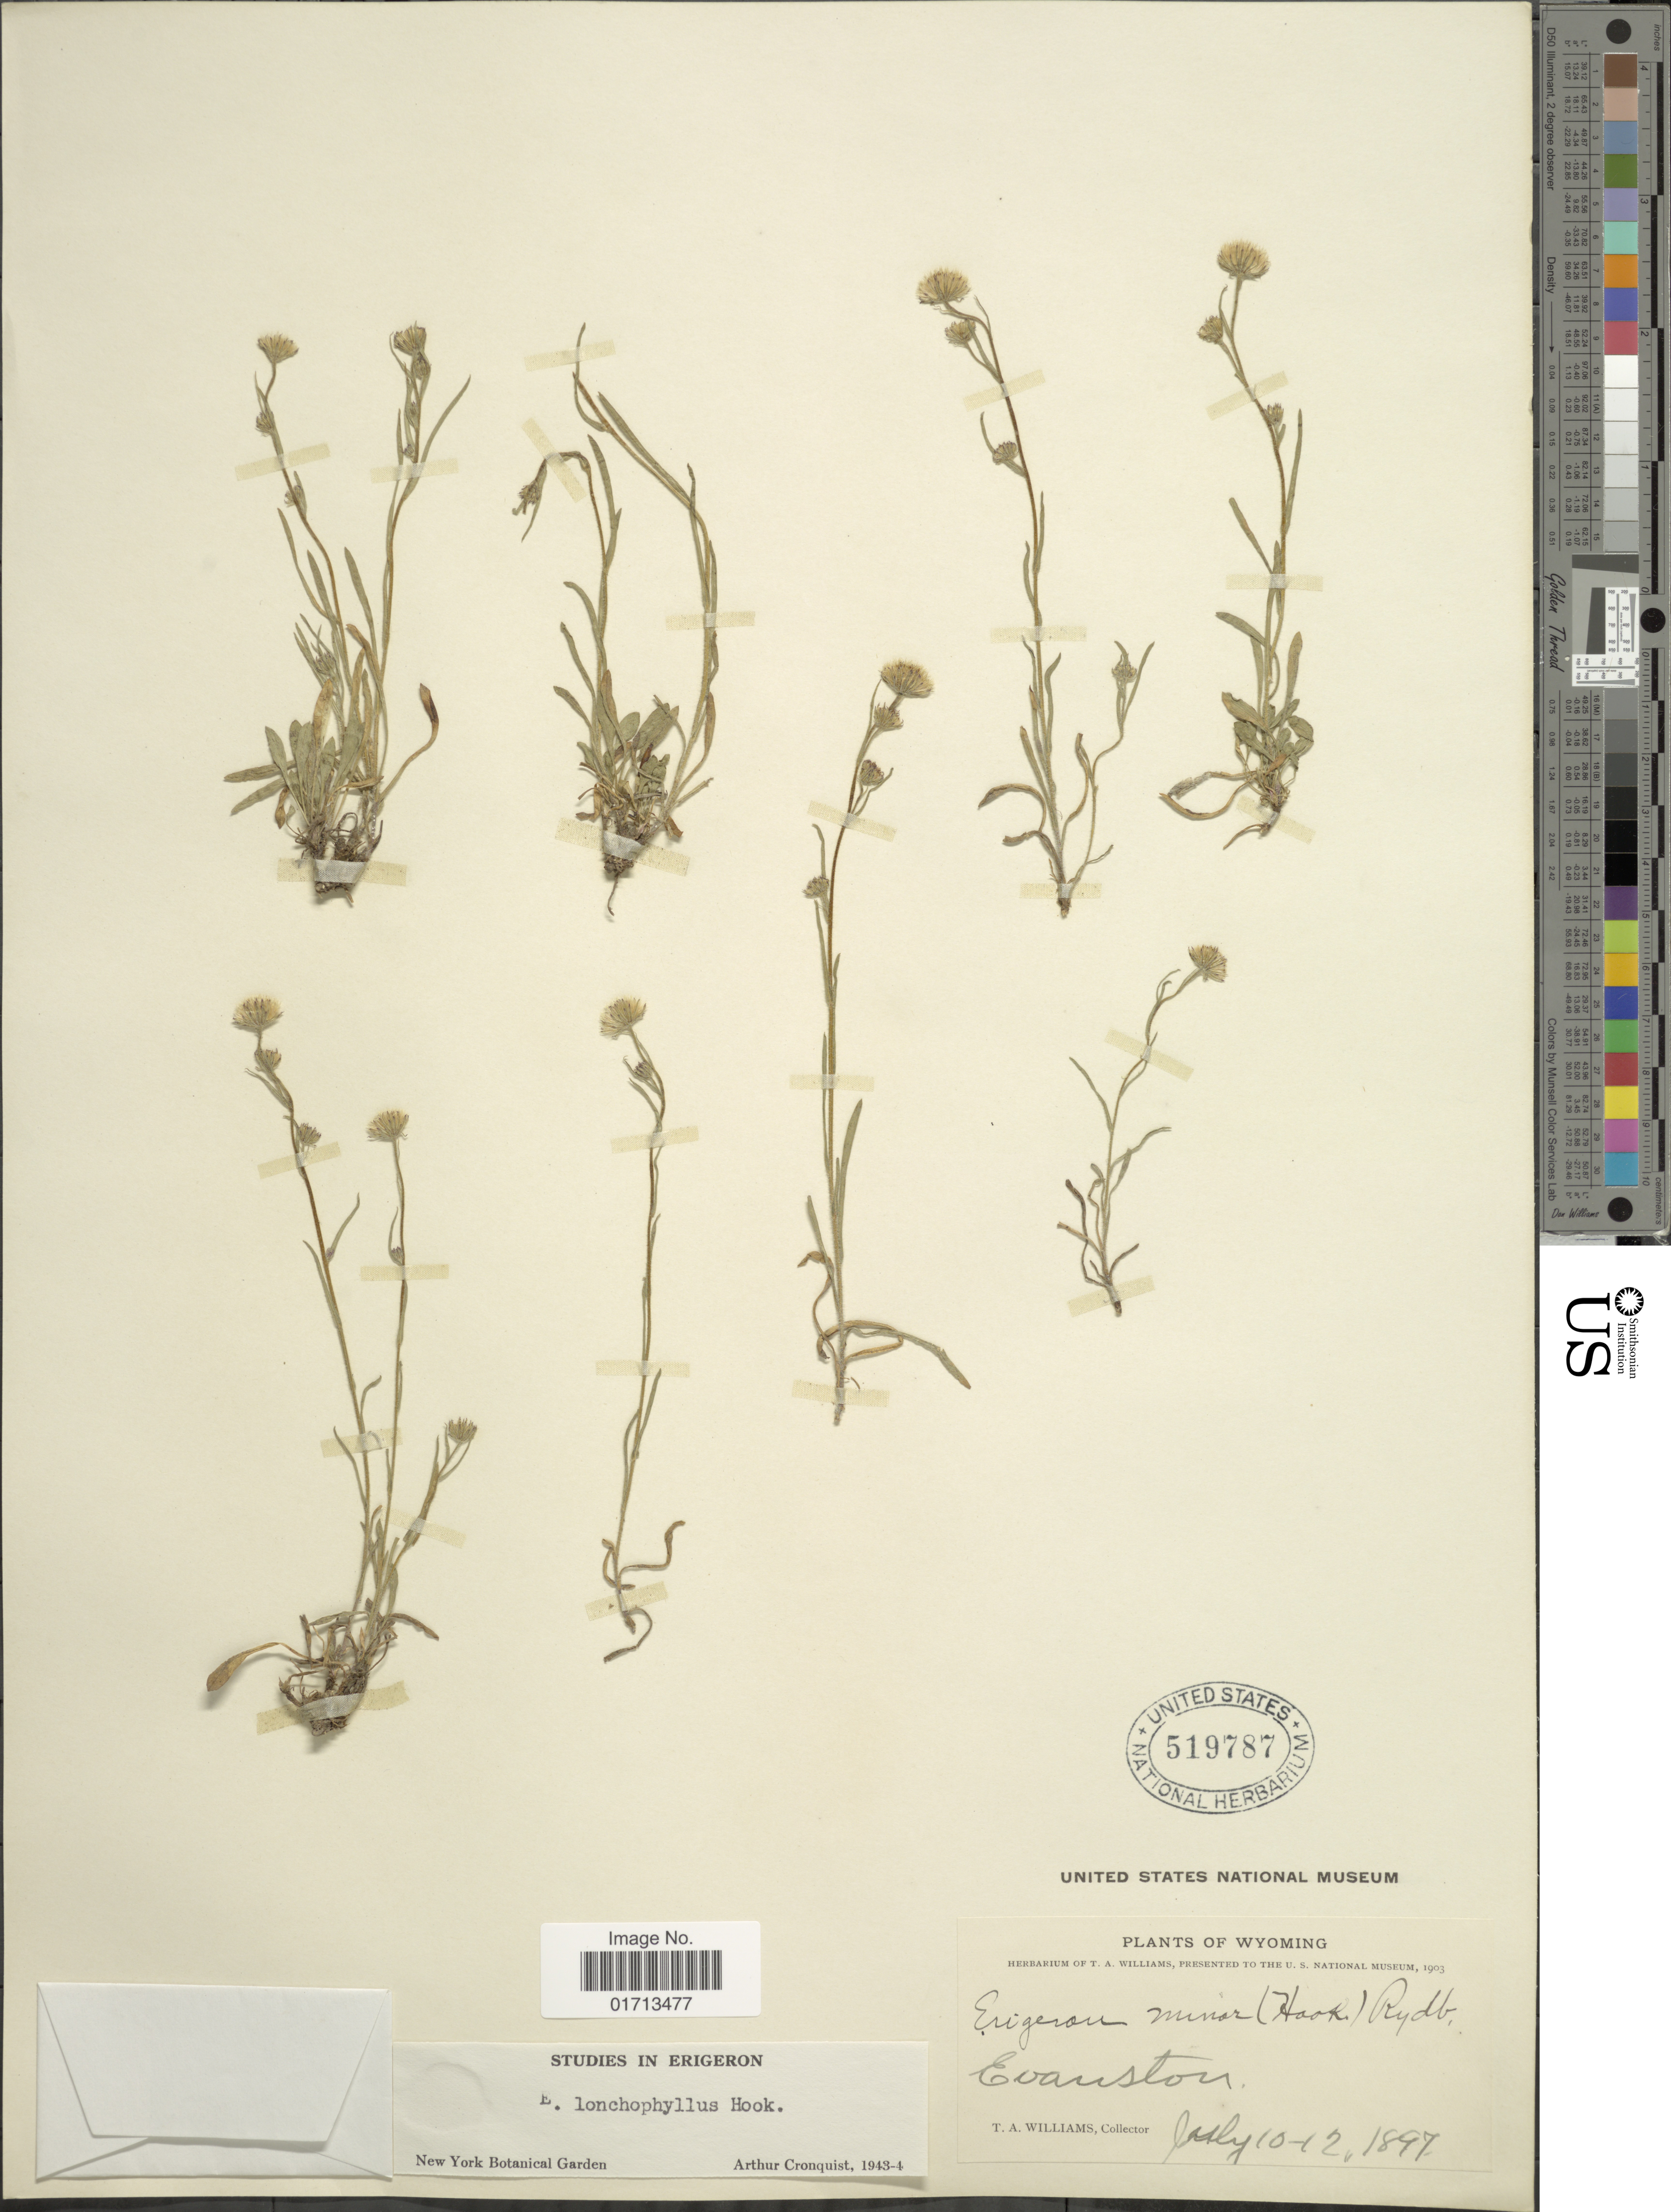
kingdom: Plantae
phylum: Tracheophyta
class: Magnoliopsida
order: Asterales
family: Asteraceae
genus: Erigeron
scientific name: Erigeron lonchophyllus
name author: Hook.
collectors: T. A. Williams (herbarium)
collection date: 1897-07-10/1897-07-12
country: United States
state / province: Wyoming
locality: Evanston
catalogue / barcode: US 519787